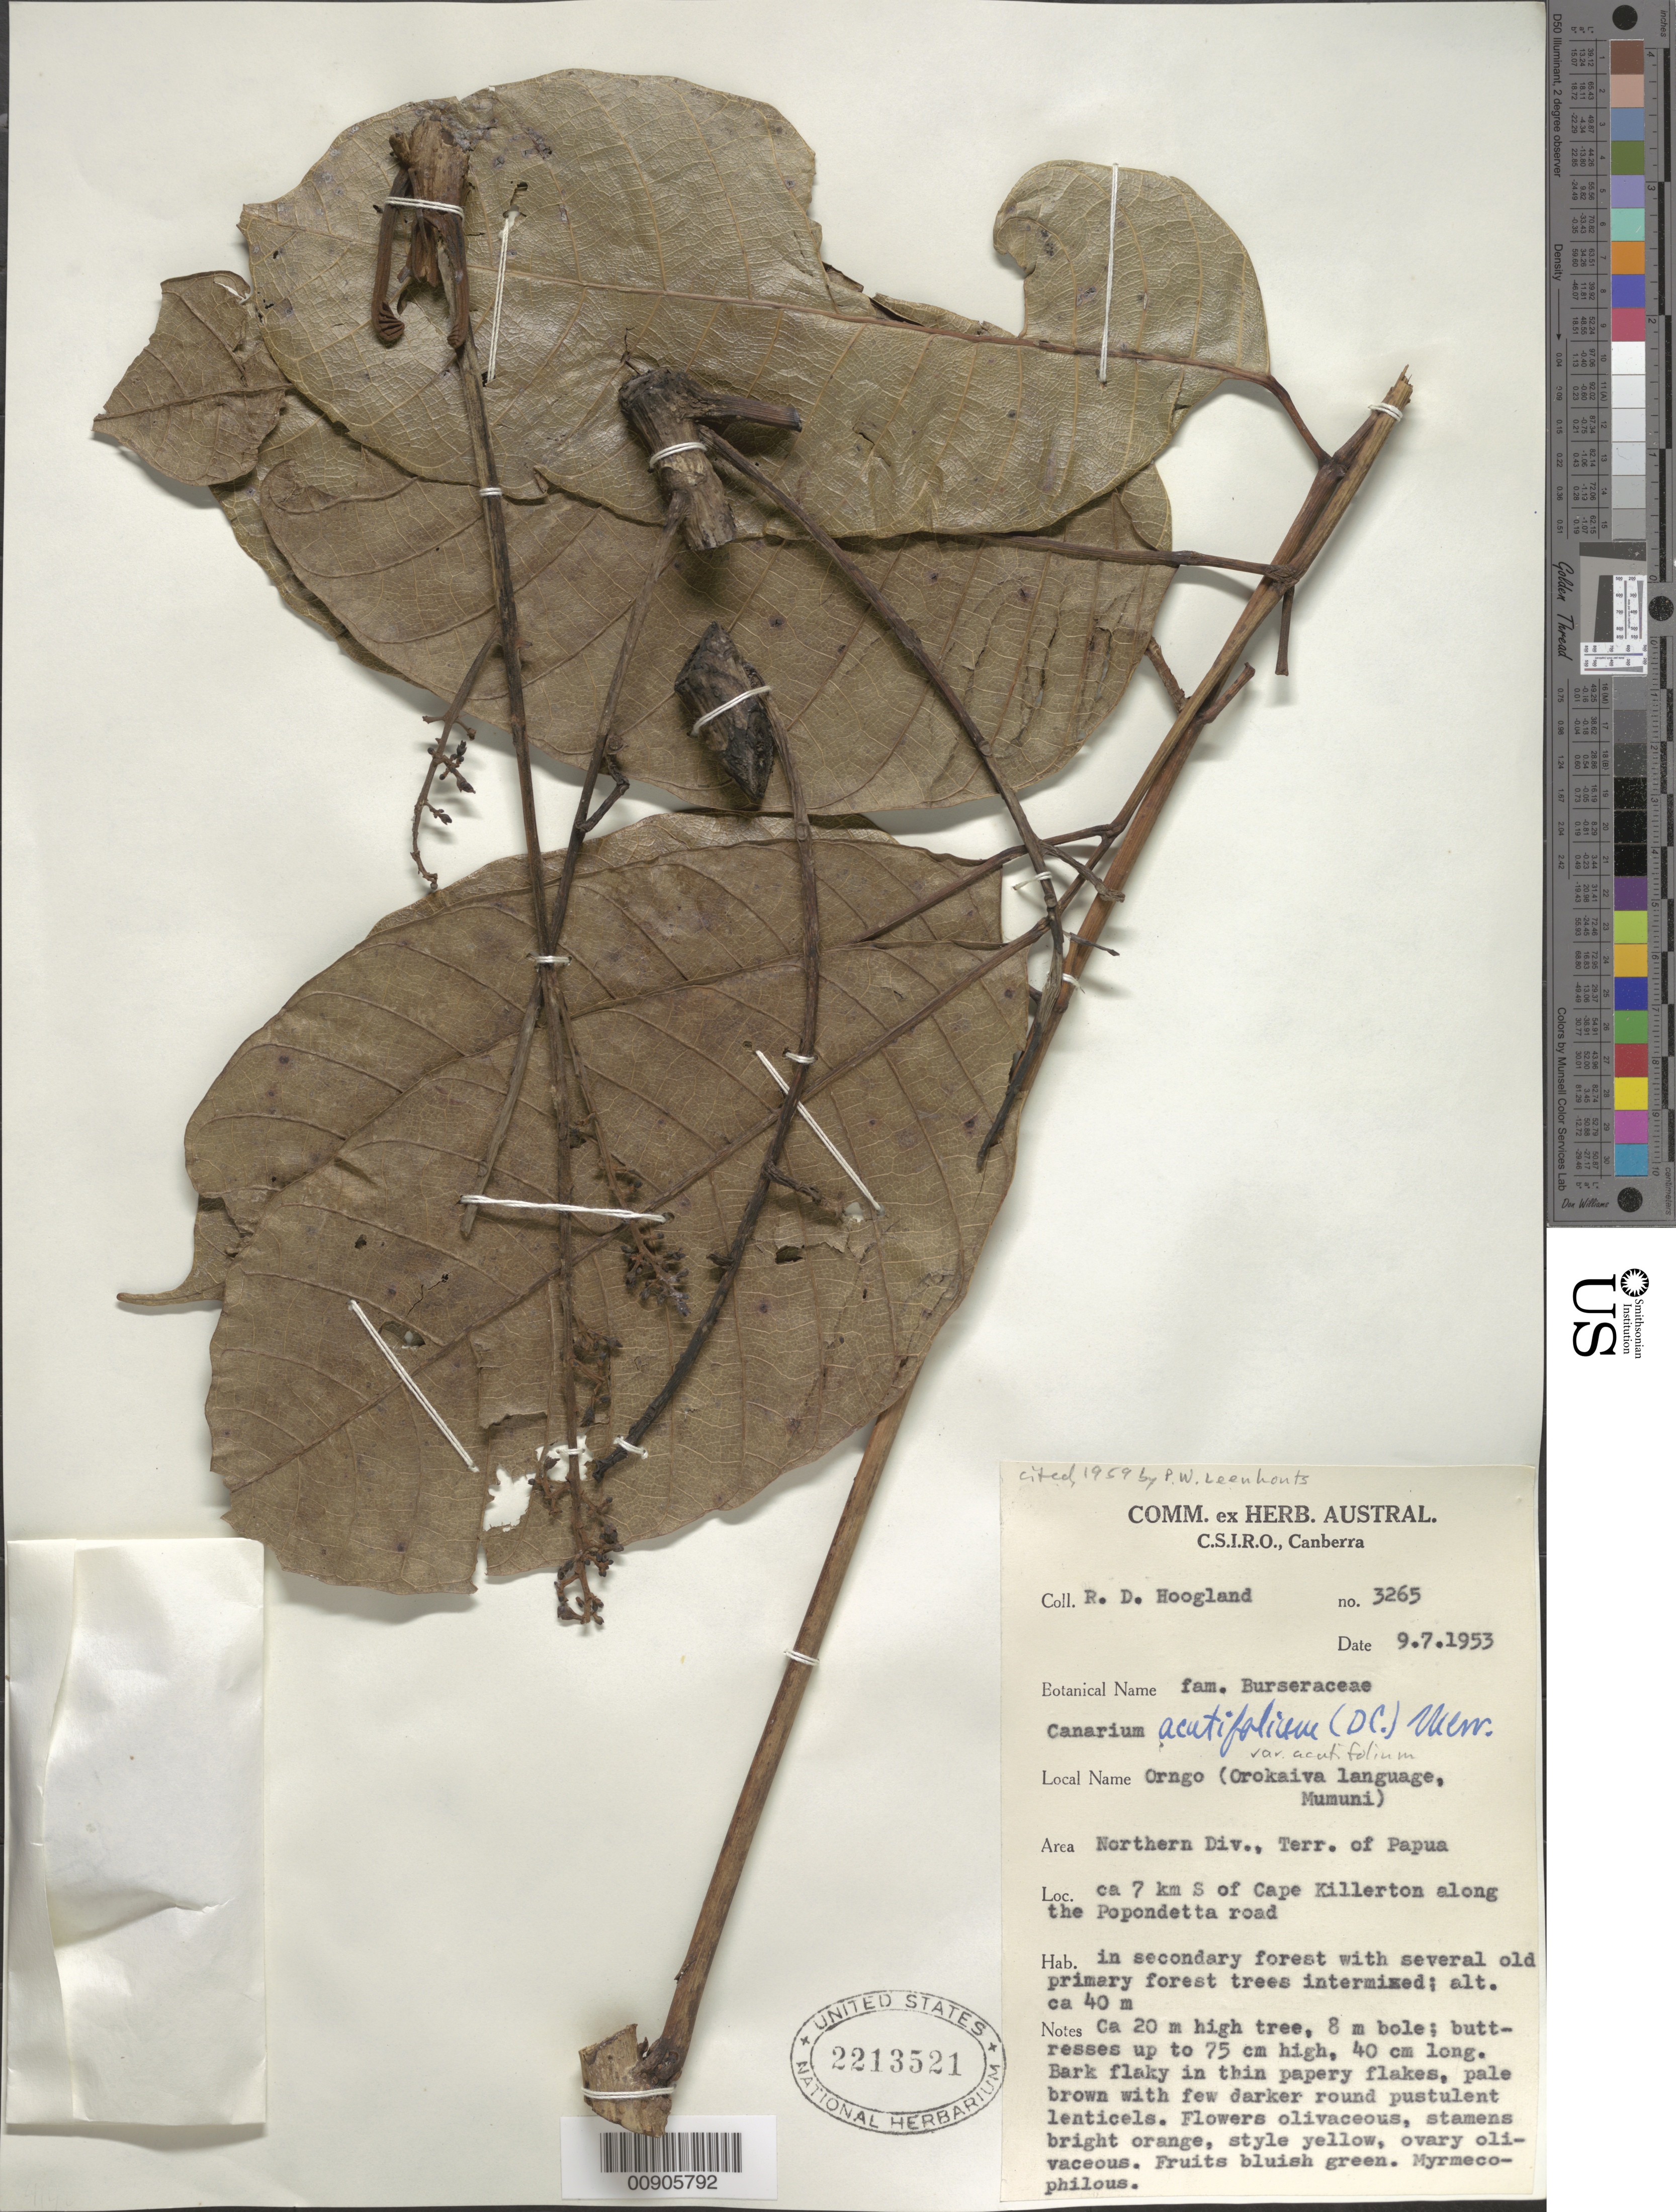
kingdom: Plantae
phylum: Tracheophyta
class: Magnoliopsida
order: Sapindales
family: Burseraceae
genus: Canarium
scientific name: Canarium acutifolium var. acutifolium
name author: (DC.) Merr.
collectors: R. D. Hoogland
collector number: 3265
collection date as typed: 09 Jul 1953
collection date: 1953-07-09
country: Papua New Guinea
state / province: Northern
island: New Guinea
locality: Ca. 7 km S of Cape Killerton along the Popondetta road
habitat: in secondary forest with several old primary forest trees intermixed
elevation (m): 40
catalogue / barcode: US 2213521